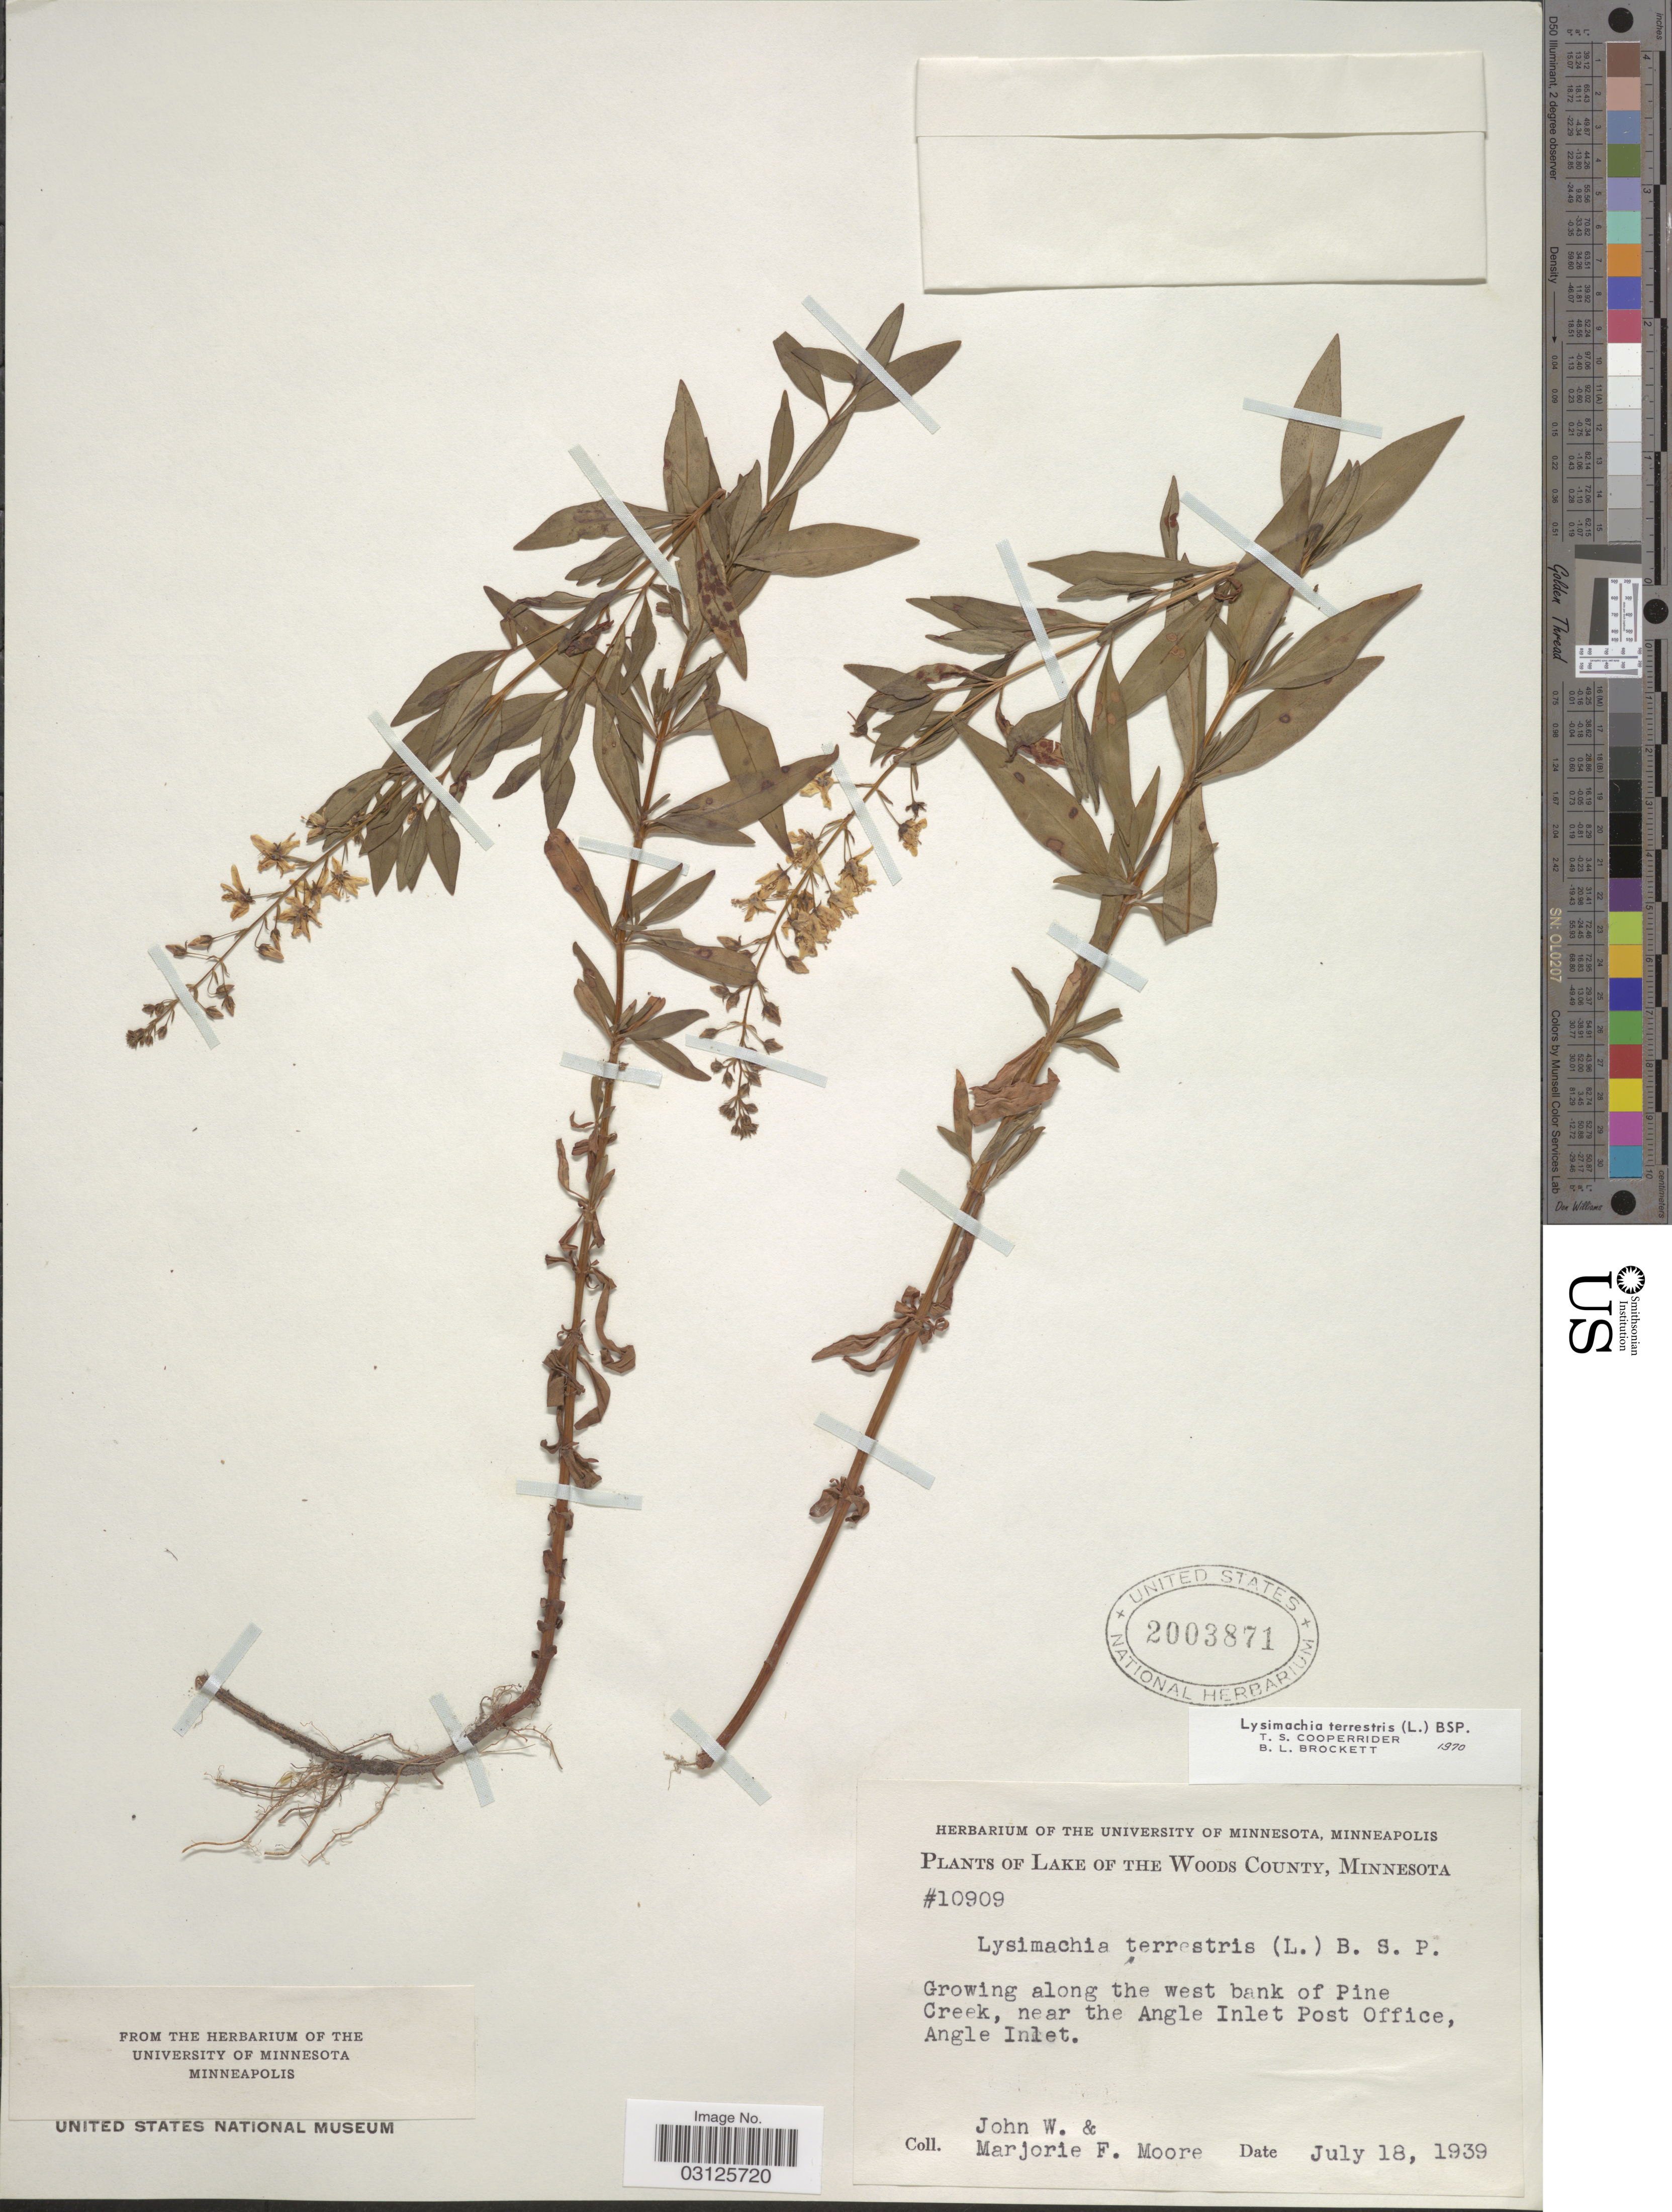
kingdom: Plantae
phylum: Tracheophyta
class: Magnoliopsida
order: Ericales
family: Primulaceae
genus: Lysimachia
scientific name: Lysimachia terrestris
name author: (L.) Britton, Stearns & Poggenb.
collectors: J. Moore & M. F. Moore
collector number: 10909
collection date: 1939-07-18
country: United States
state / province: Minnesota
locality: Lake of the Woods County, Growing along the West bank of Pine Creek, near the Angle Inlet Post Office, Angle Inlet.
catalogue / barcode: US 2003871